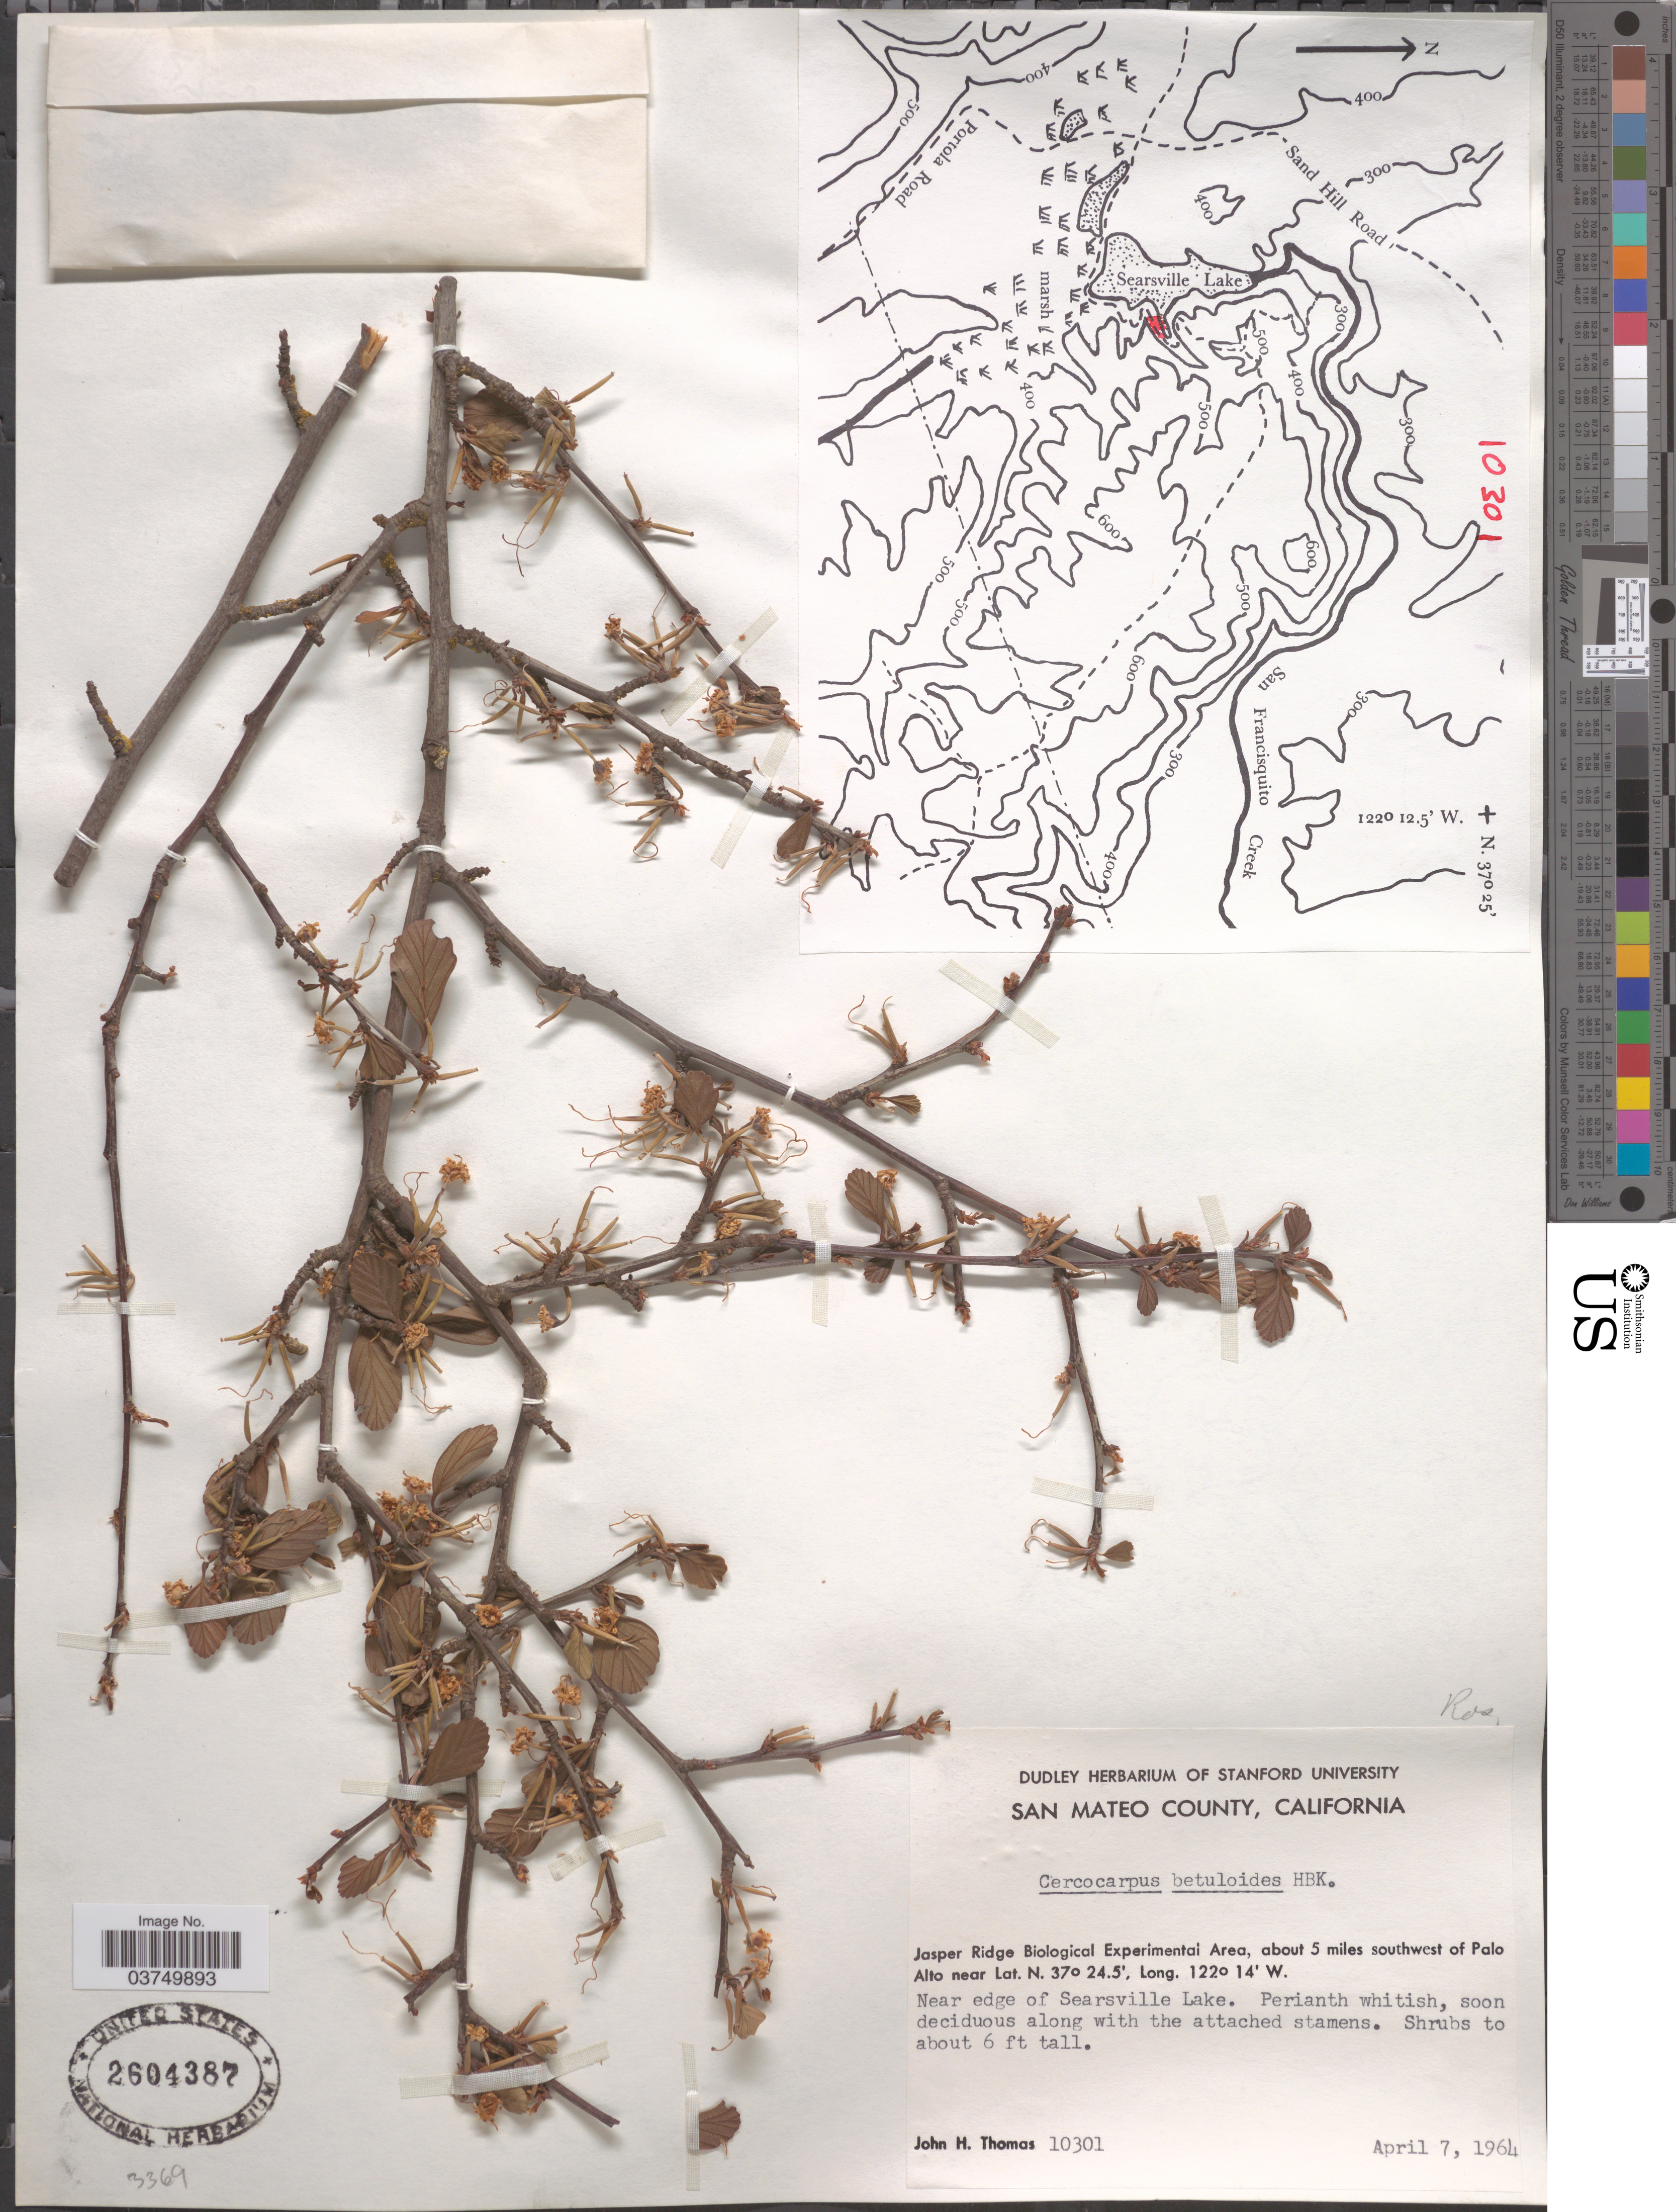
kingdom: Plantae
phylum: Tracheophyta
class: Magnoliopsida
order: Rosales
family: Rosaceae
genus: Cercocarpus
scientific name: Cercocarpus betuloides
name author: Nutt.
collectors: J. H. Thomas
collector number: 10301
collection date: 1964-04-07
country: United States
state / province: California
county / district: San Mateo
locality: San Mateo County. Jasper Ridge Biological Experimental Area, about 5 miles southwest of Palo Alto.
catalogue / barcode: US 2604387